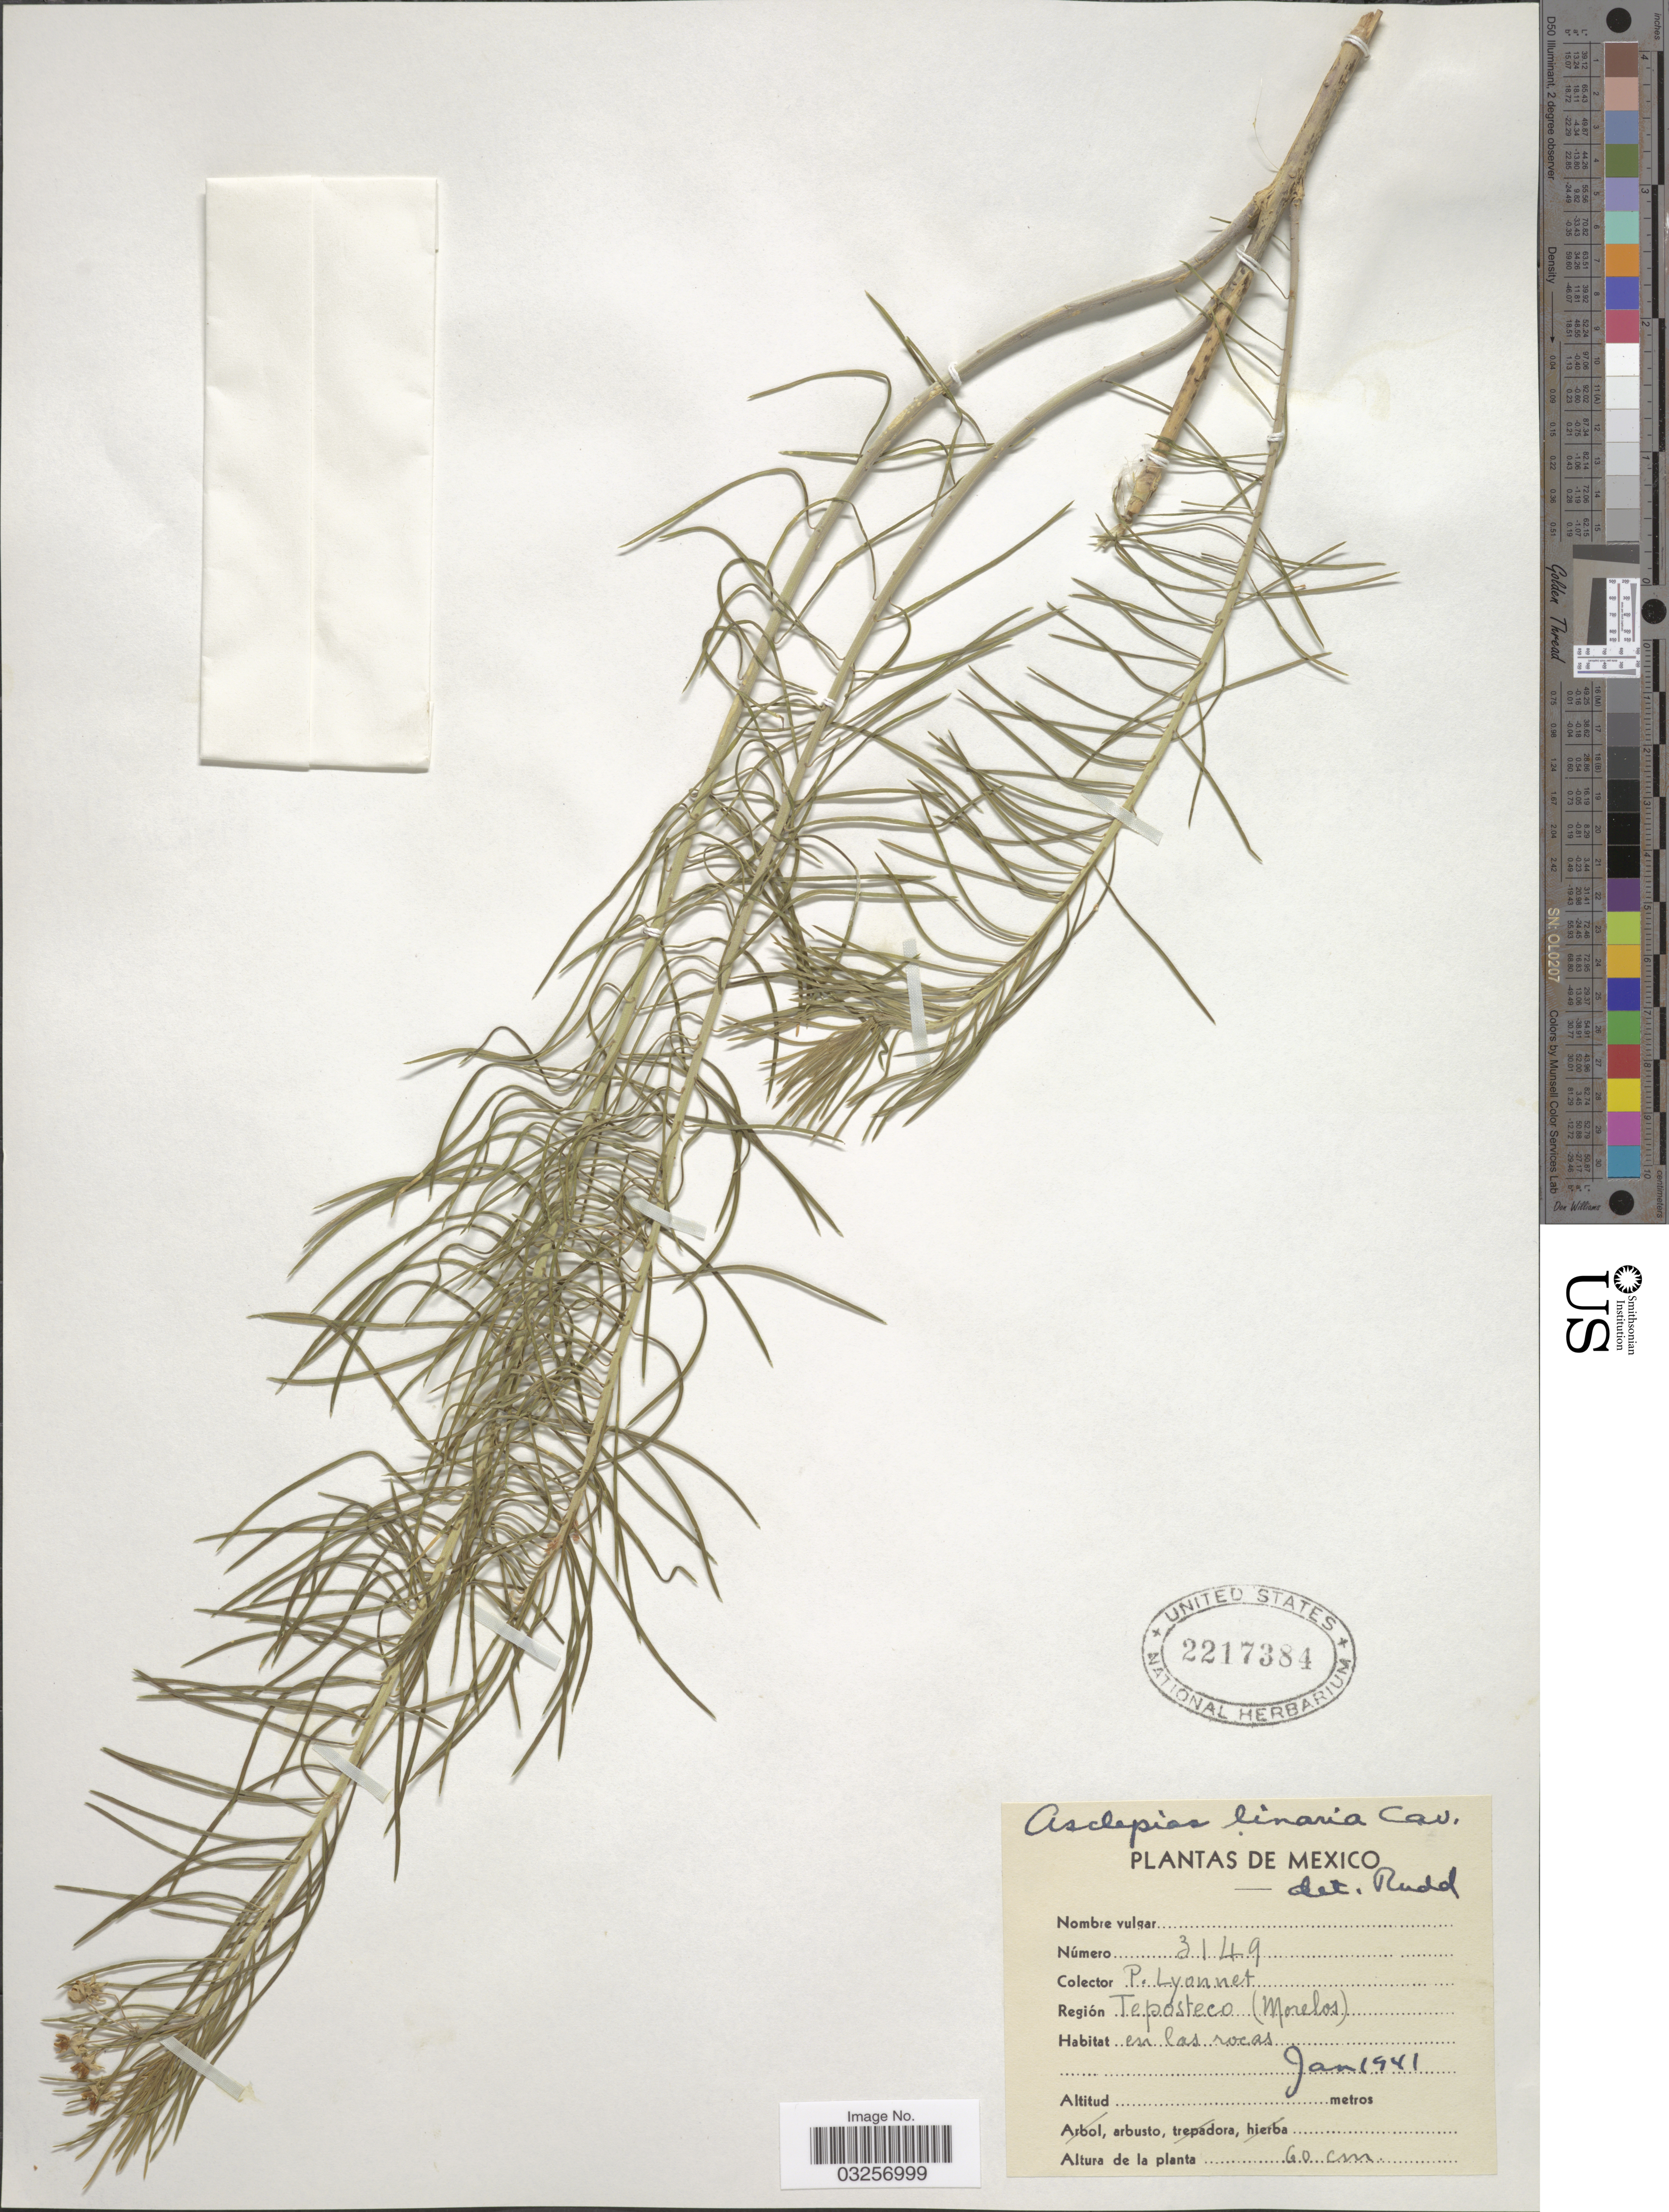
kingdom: Plantae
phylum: Tracheophyta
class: Magnoliopsida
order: Gentianales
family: Apocynaceae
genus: Asclepias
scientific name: Asclepias linaria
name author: Cav.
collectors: P. Lyonnet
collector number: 3149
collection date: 1941-01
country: Mexico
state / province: Morelos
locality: Región Teposteco, en las rocas.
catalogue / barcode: US 2217384